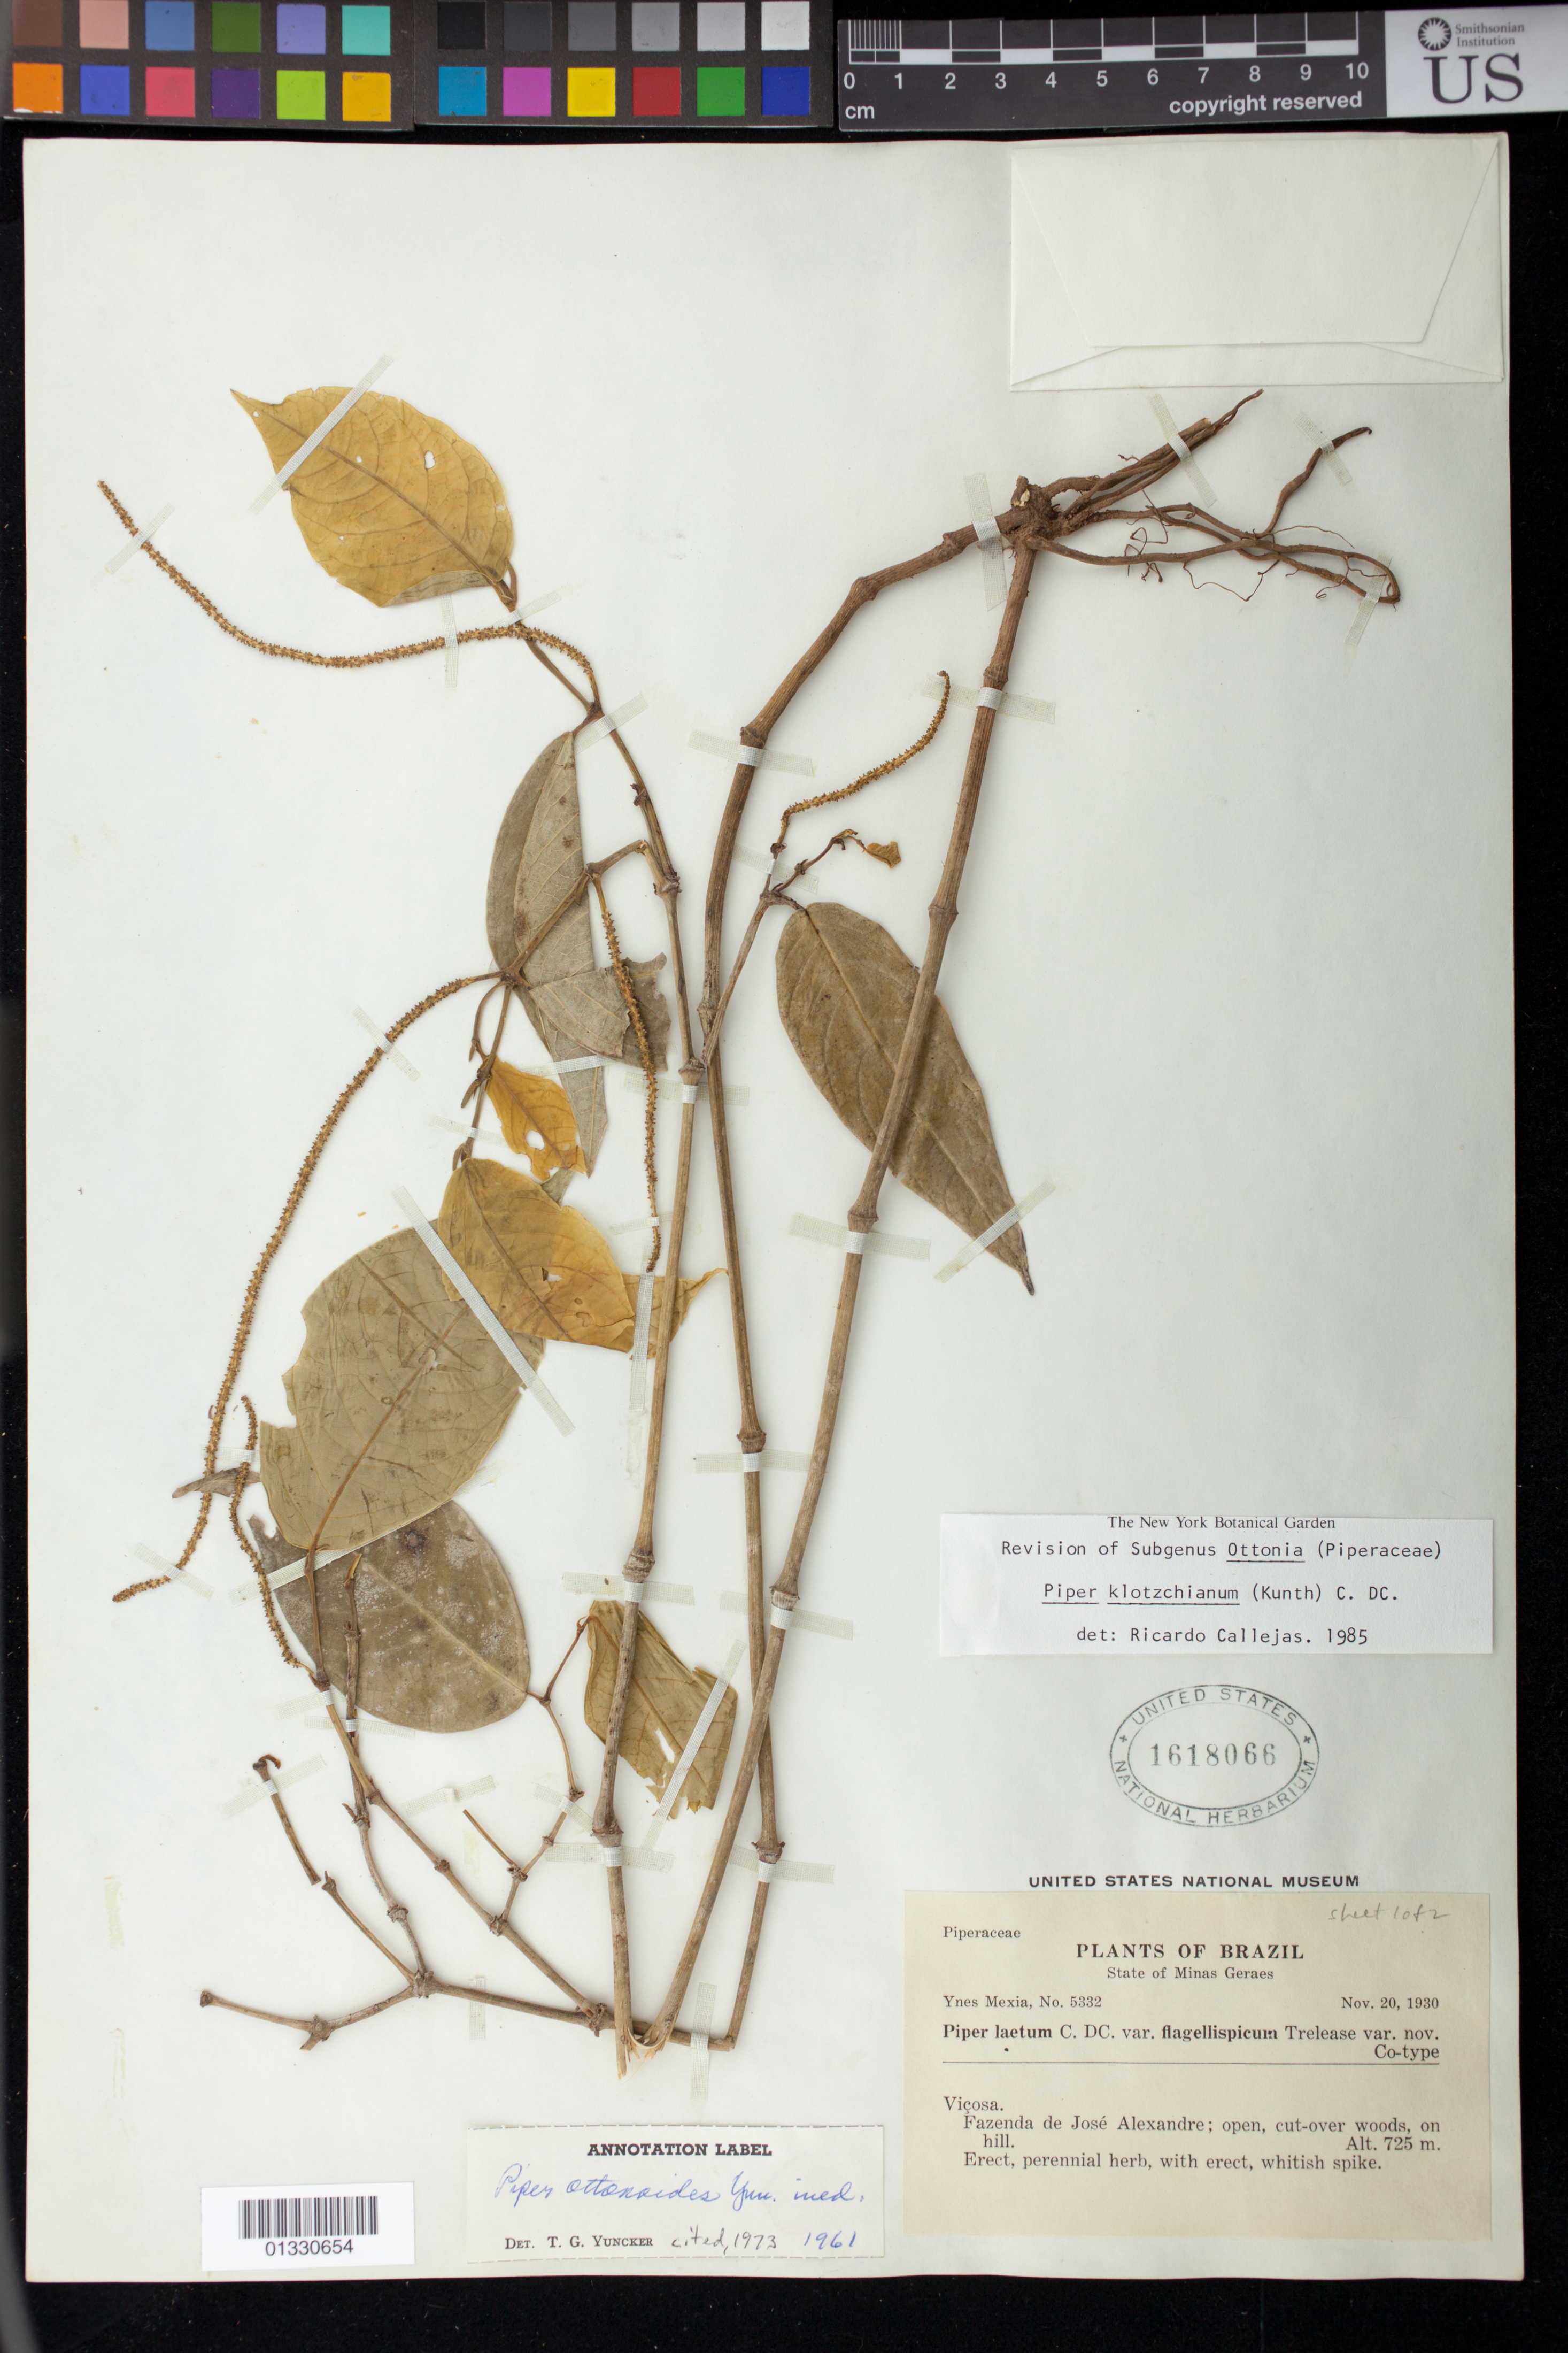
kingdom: Plantae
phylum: Tracheophyta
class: Magnoliopsida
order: Piperales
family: Piperaceae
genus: Piper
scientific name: Piper klotzschianum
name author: (Kunth) C. DC.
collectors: Y. Mexia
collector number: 5332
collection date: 1930-11-20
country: Brazil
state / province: Minas Gerais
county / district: Viçosa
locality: Fazenda de José Alexandre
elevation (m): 725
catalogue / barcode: US 1618066